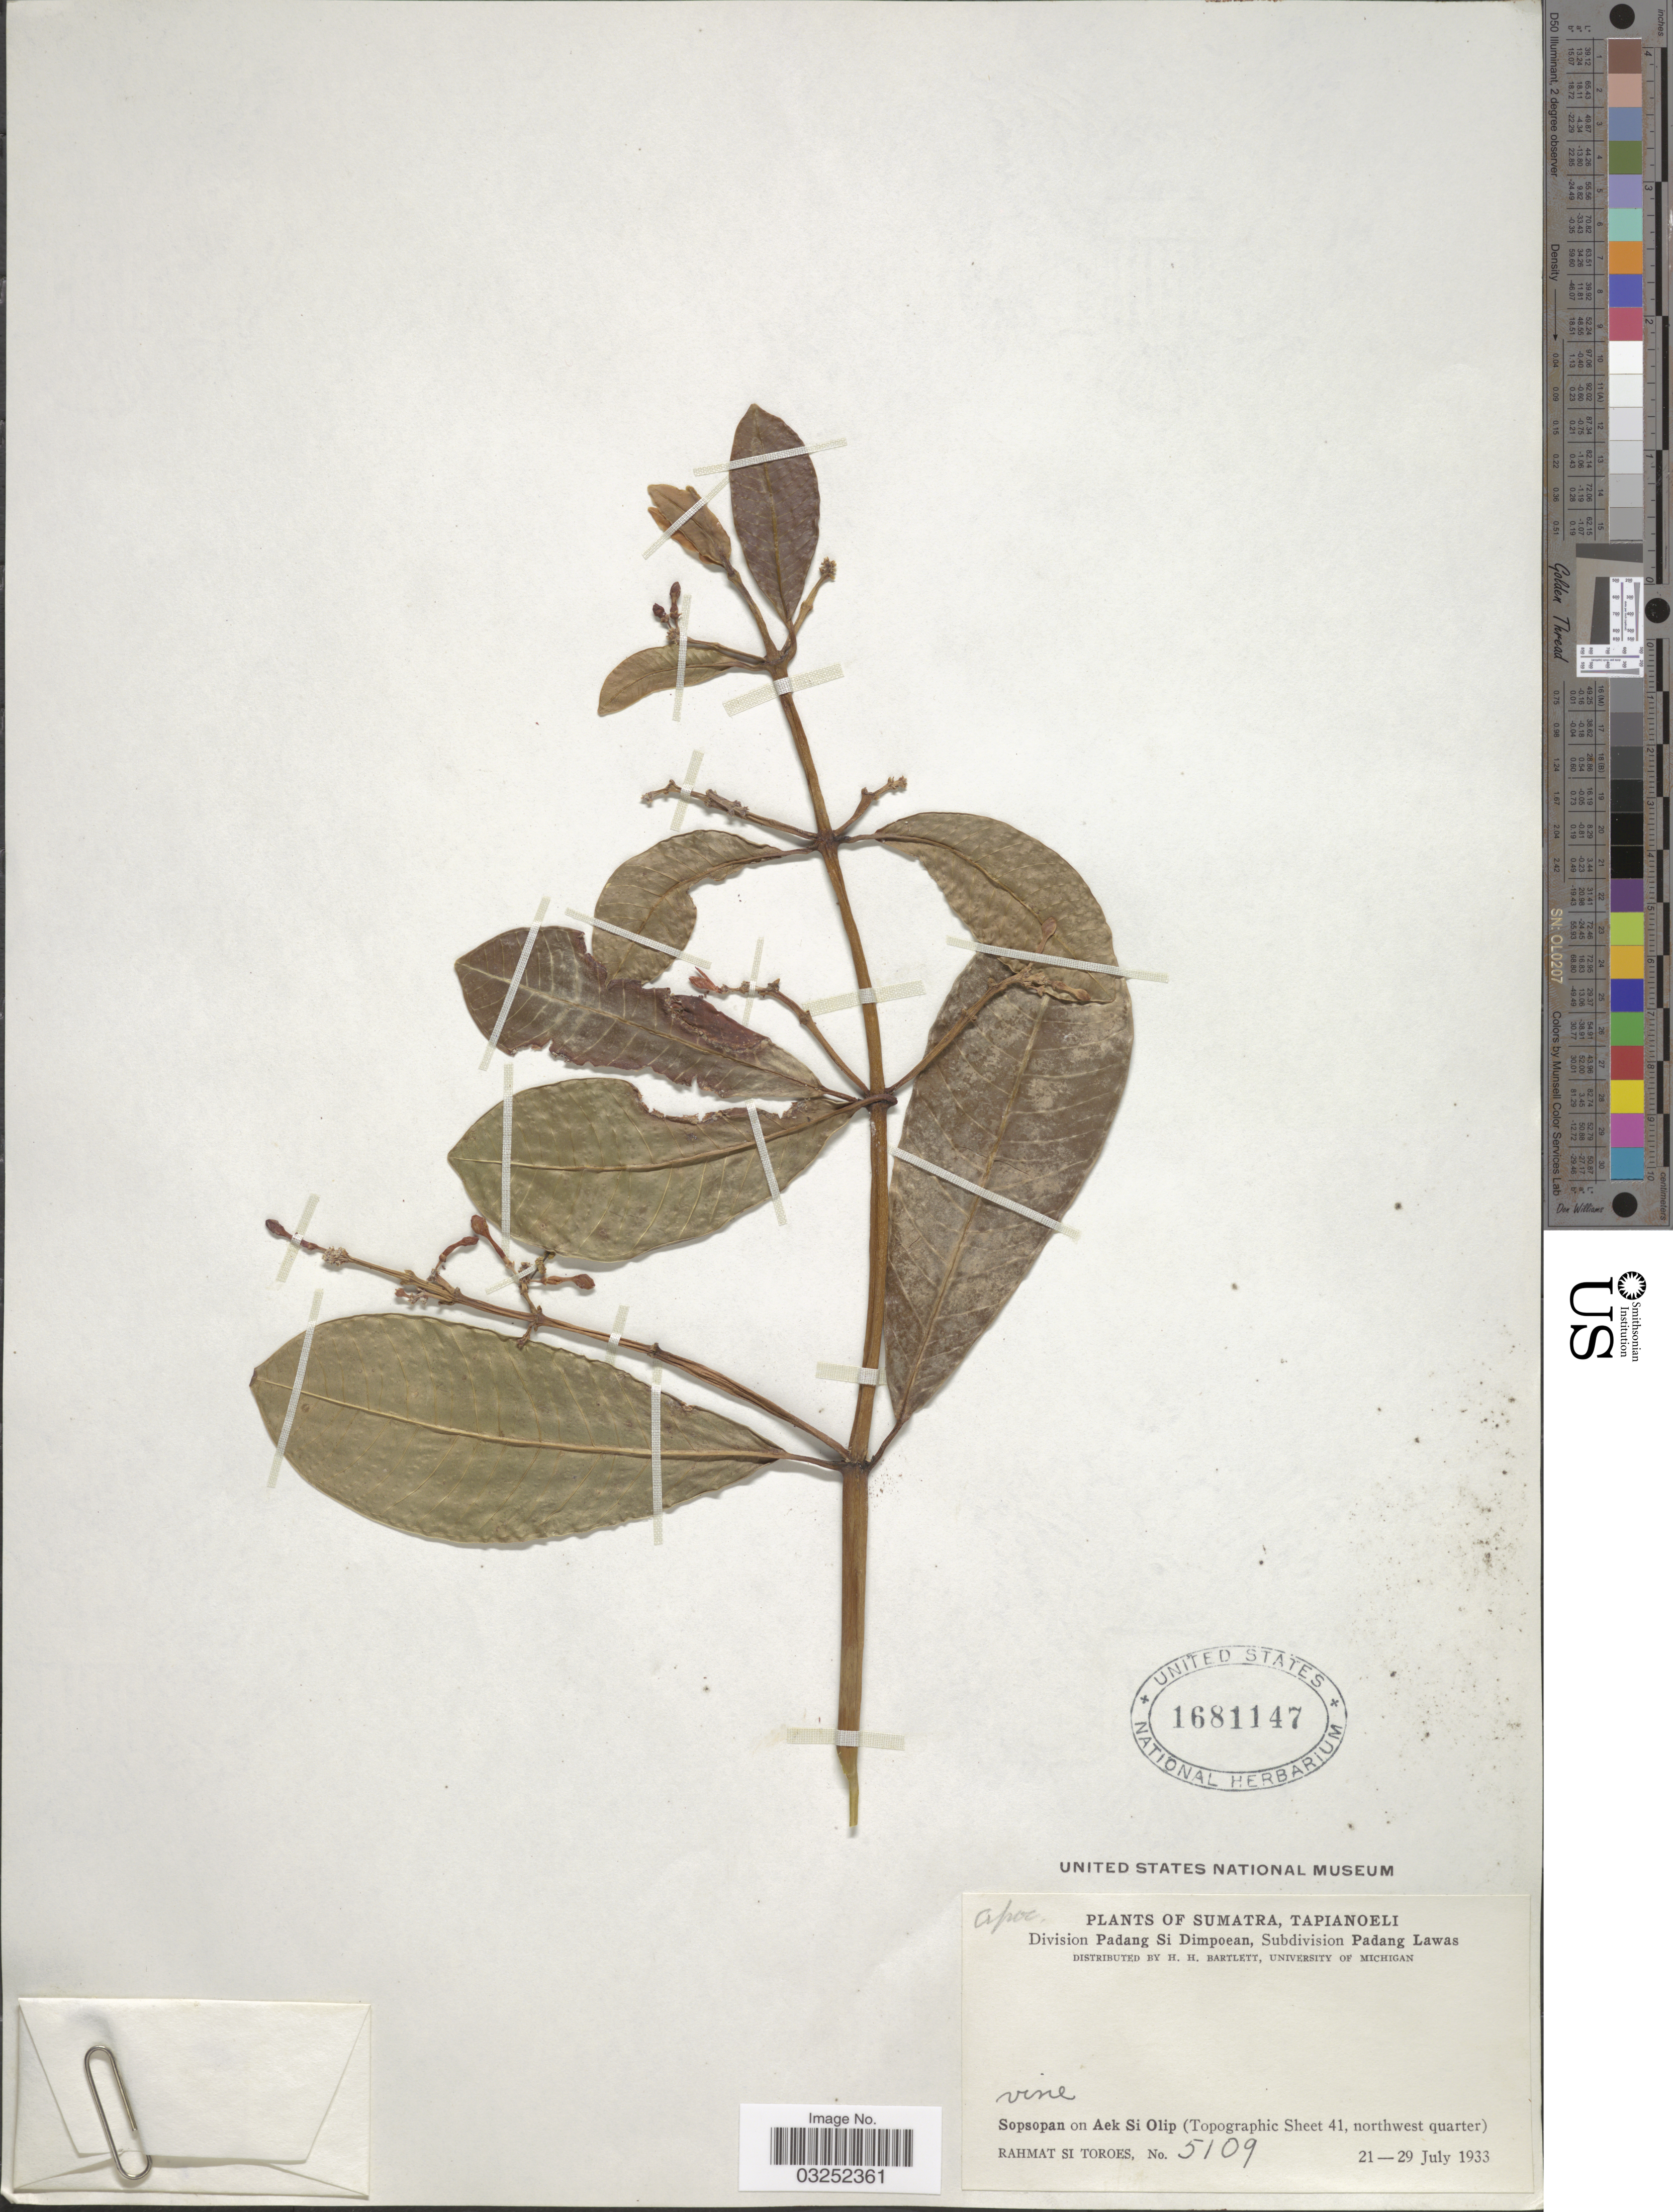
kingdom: Plantae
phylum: Tracheophyta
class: Magnoliopsida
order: Gentianales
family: Apocynaceae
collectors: Rahmat Si Boeea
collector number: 5109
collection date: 1933-07-21/1933-07-29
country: Indonesia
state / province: Sumatra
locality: Tapianoeli, Division Padang Si Dimpoean, Subdivision Padang Lawas, Sopsopan on Aek Si Olip (Topographic Sheet 41, northwest quarter).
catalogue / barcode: US 1681147